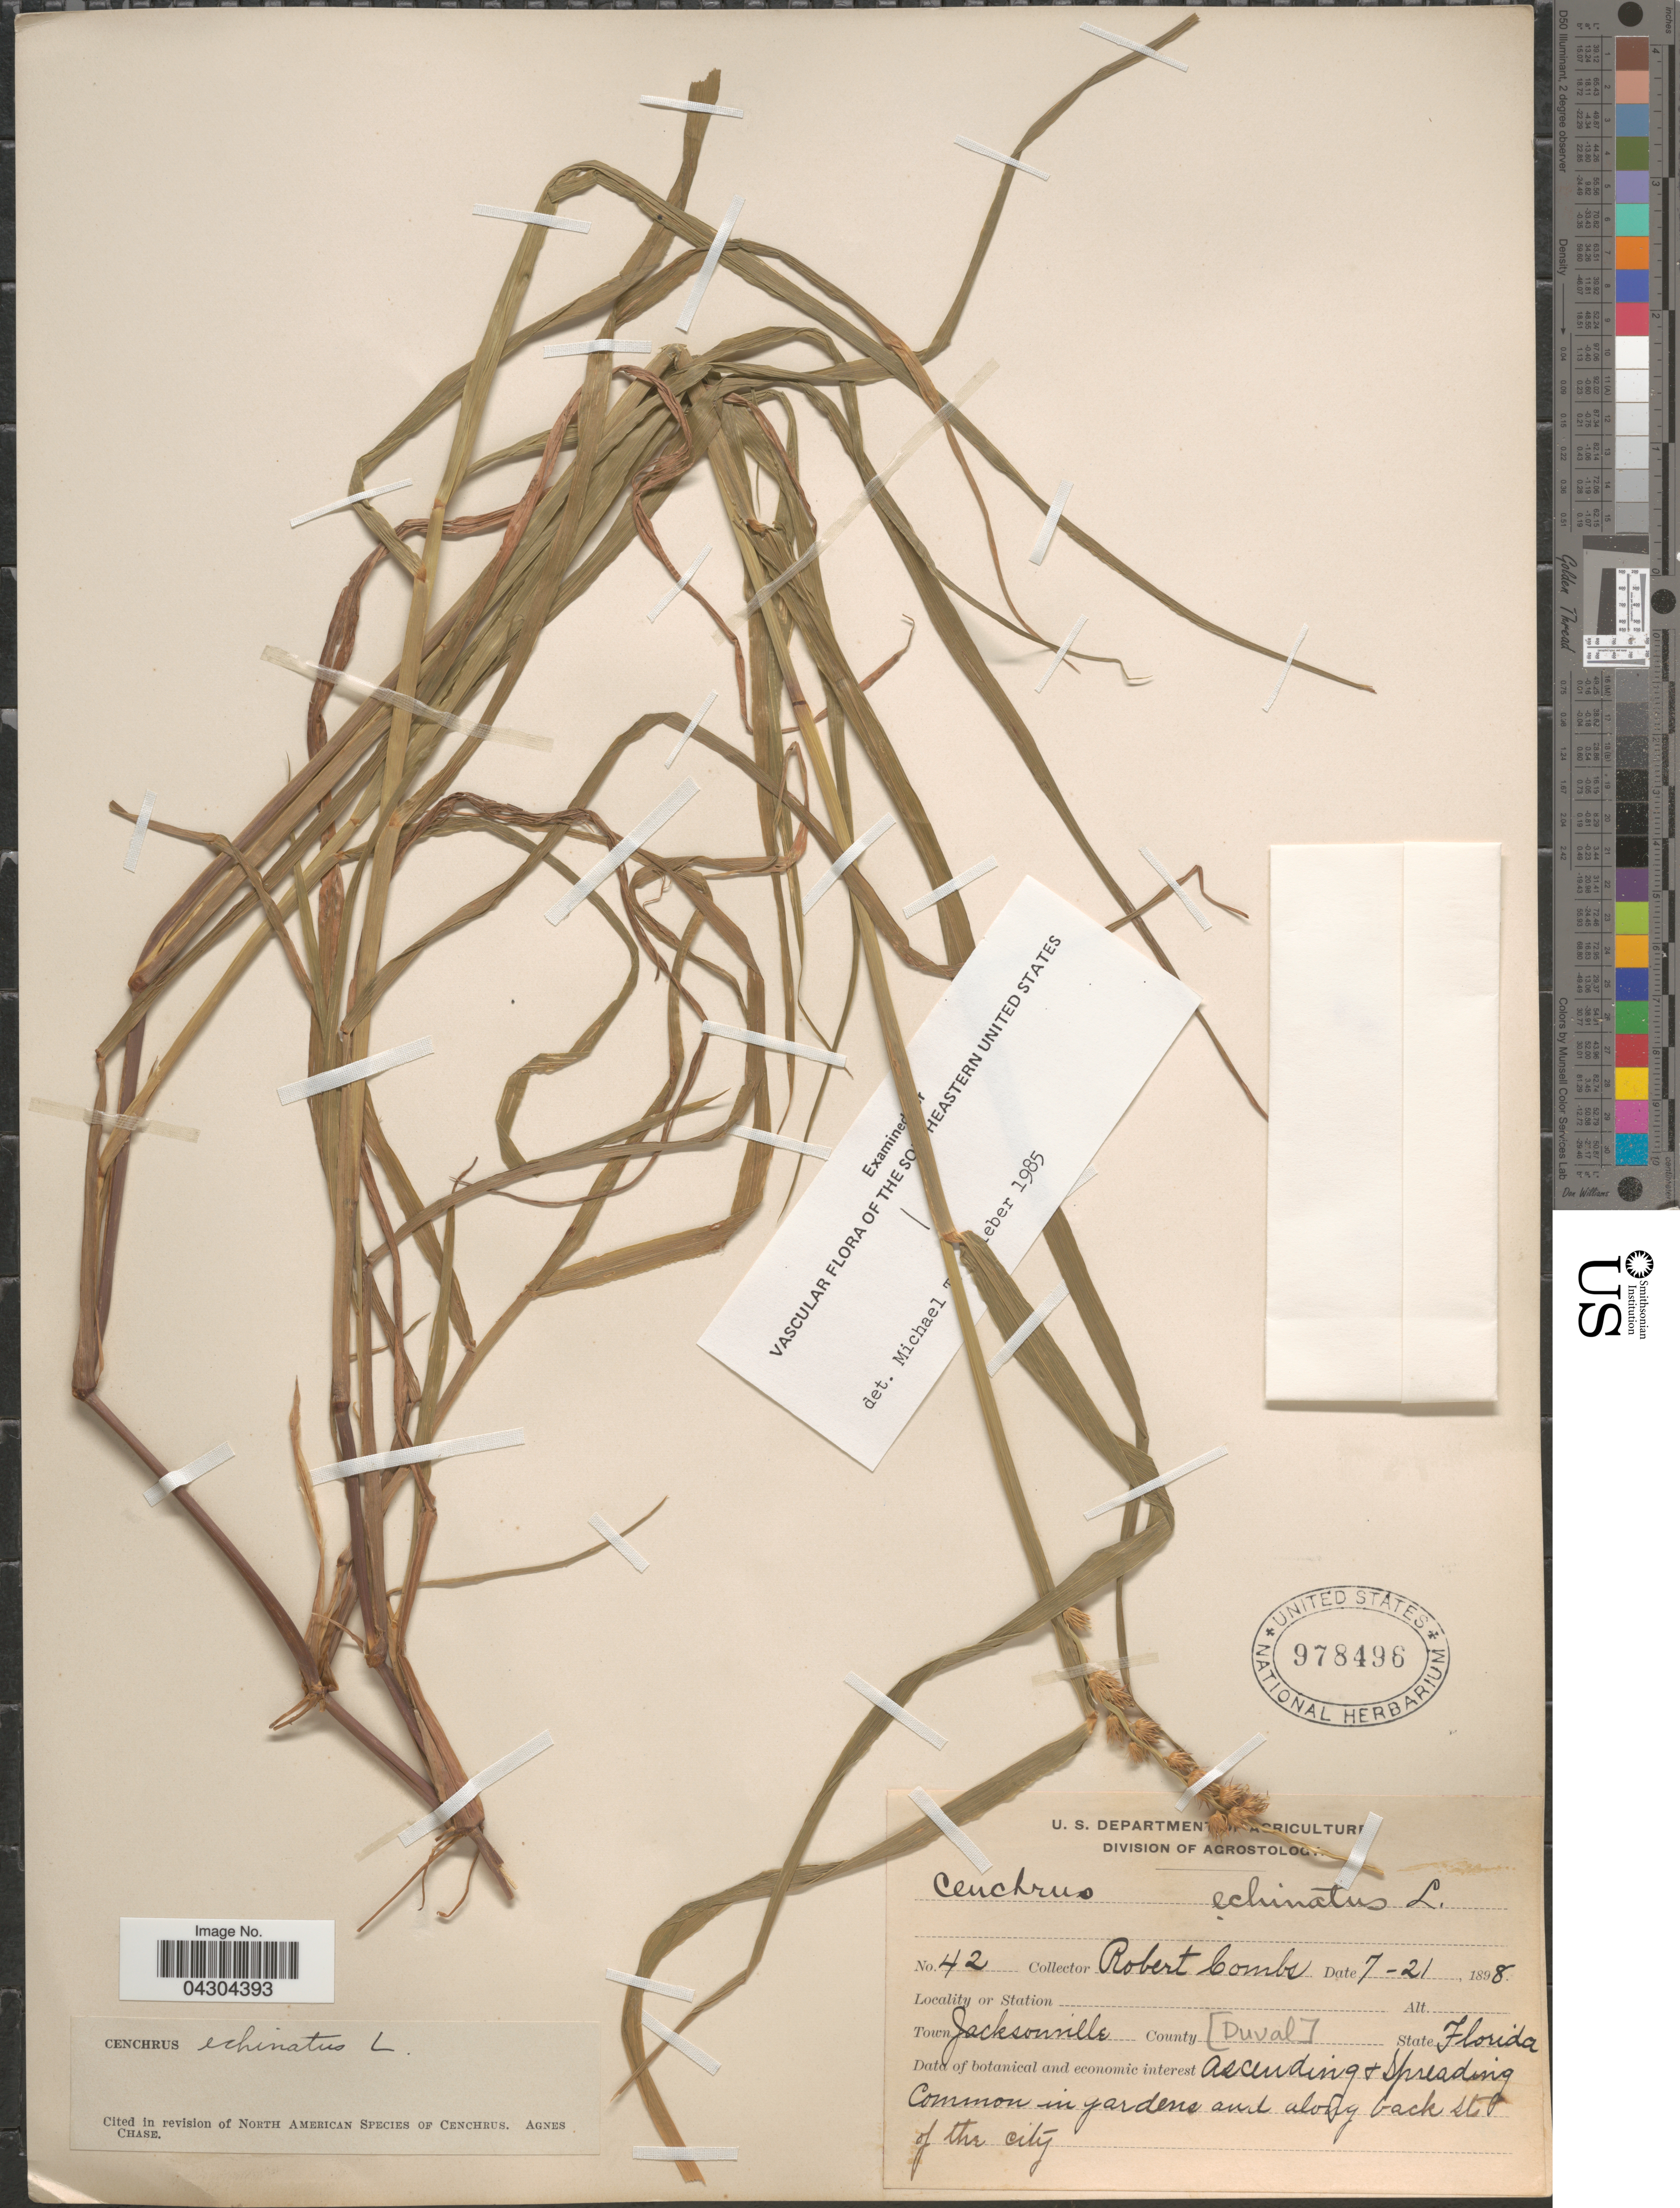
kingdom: Plantae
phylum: Tracheophyta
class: Liliopsida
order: Poales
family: Poaceae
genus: Cenchrus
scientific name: Cenchrus echinatus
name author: L.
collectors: R. Combs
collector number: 42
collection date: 1898-07-21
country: United States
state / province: Florida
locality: Town Jacksonville. County Duval. Common in gardens and along back sts. of the city.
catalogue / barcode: US 978496